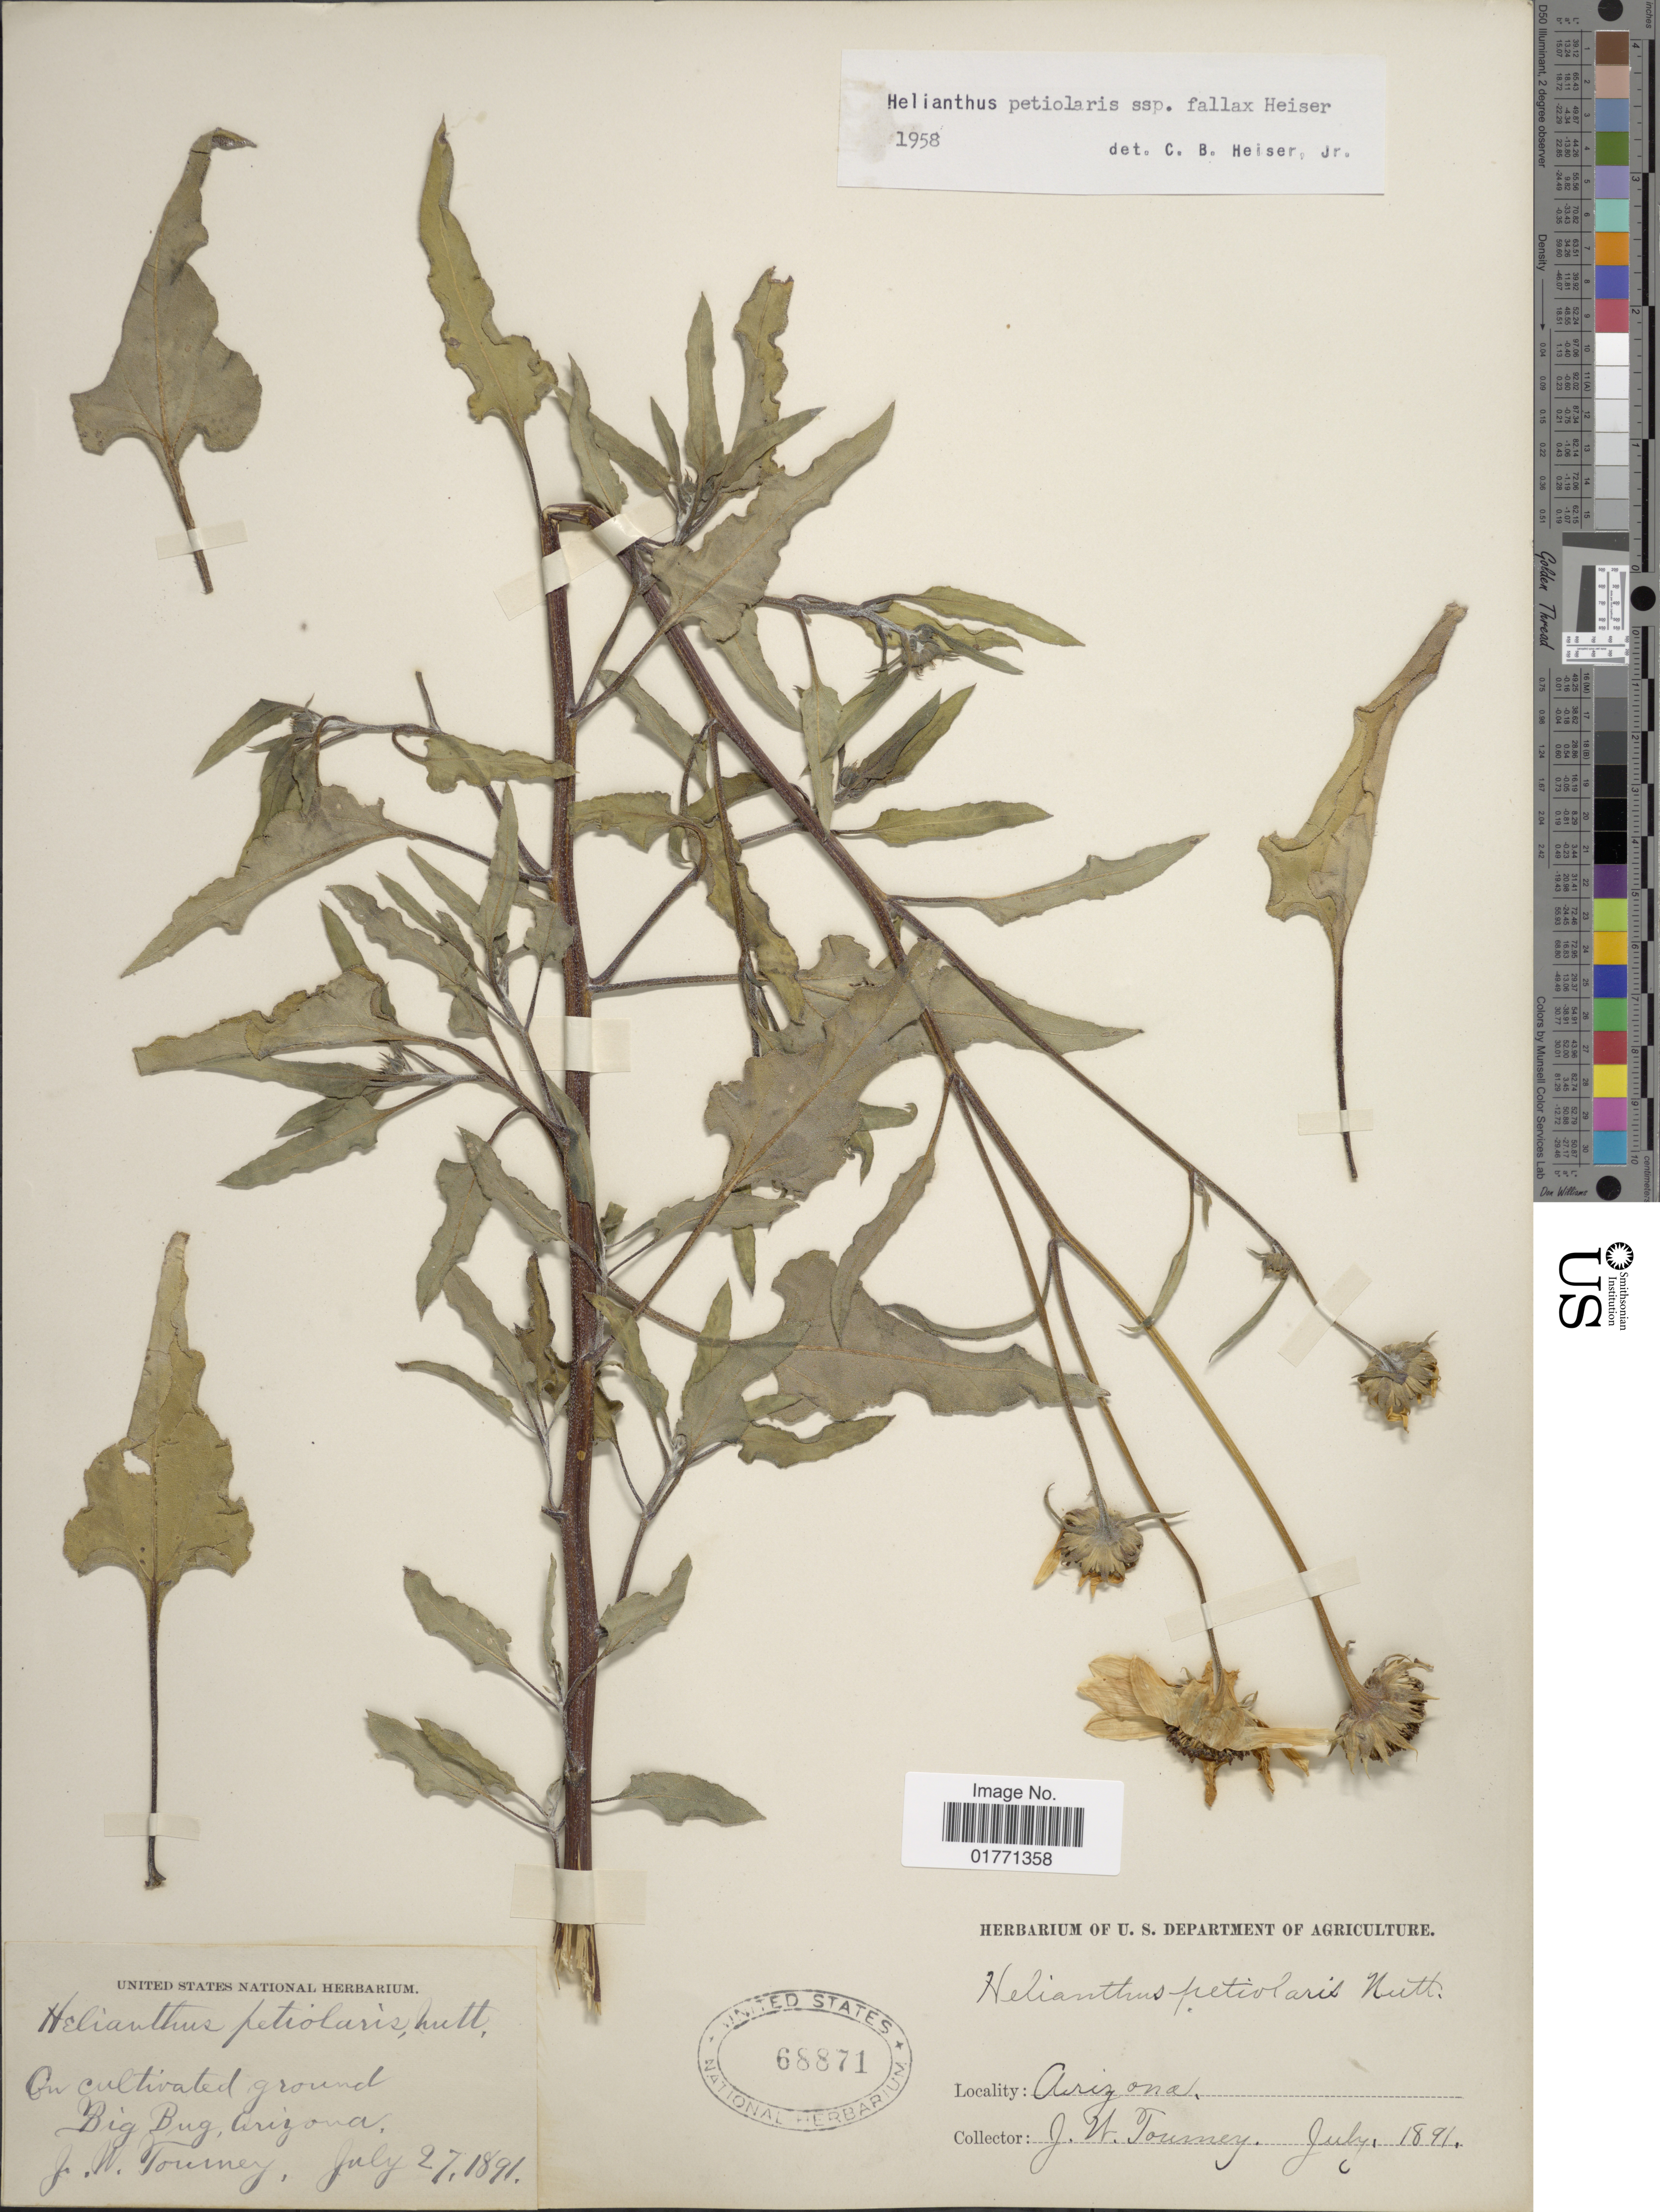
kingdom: Plantae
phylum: Tracheophyta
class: Magnoliopsida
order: Asterales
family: Asteraceae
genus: Helianthus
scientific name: Helianthus petiolaris subsp. fallax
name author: Heiser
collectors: J. W. Toumey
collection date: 1891-07-27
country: United States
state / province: Arizona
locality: On cultivated ground, Big Bug.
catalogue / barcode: US 68871